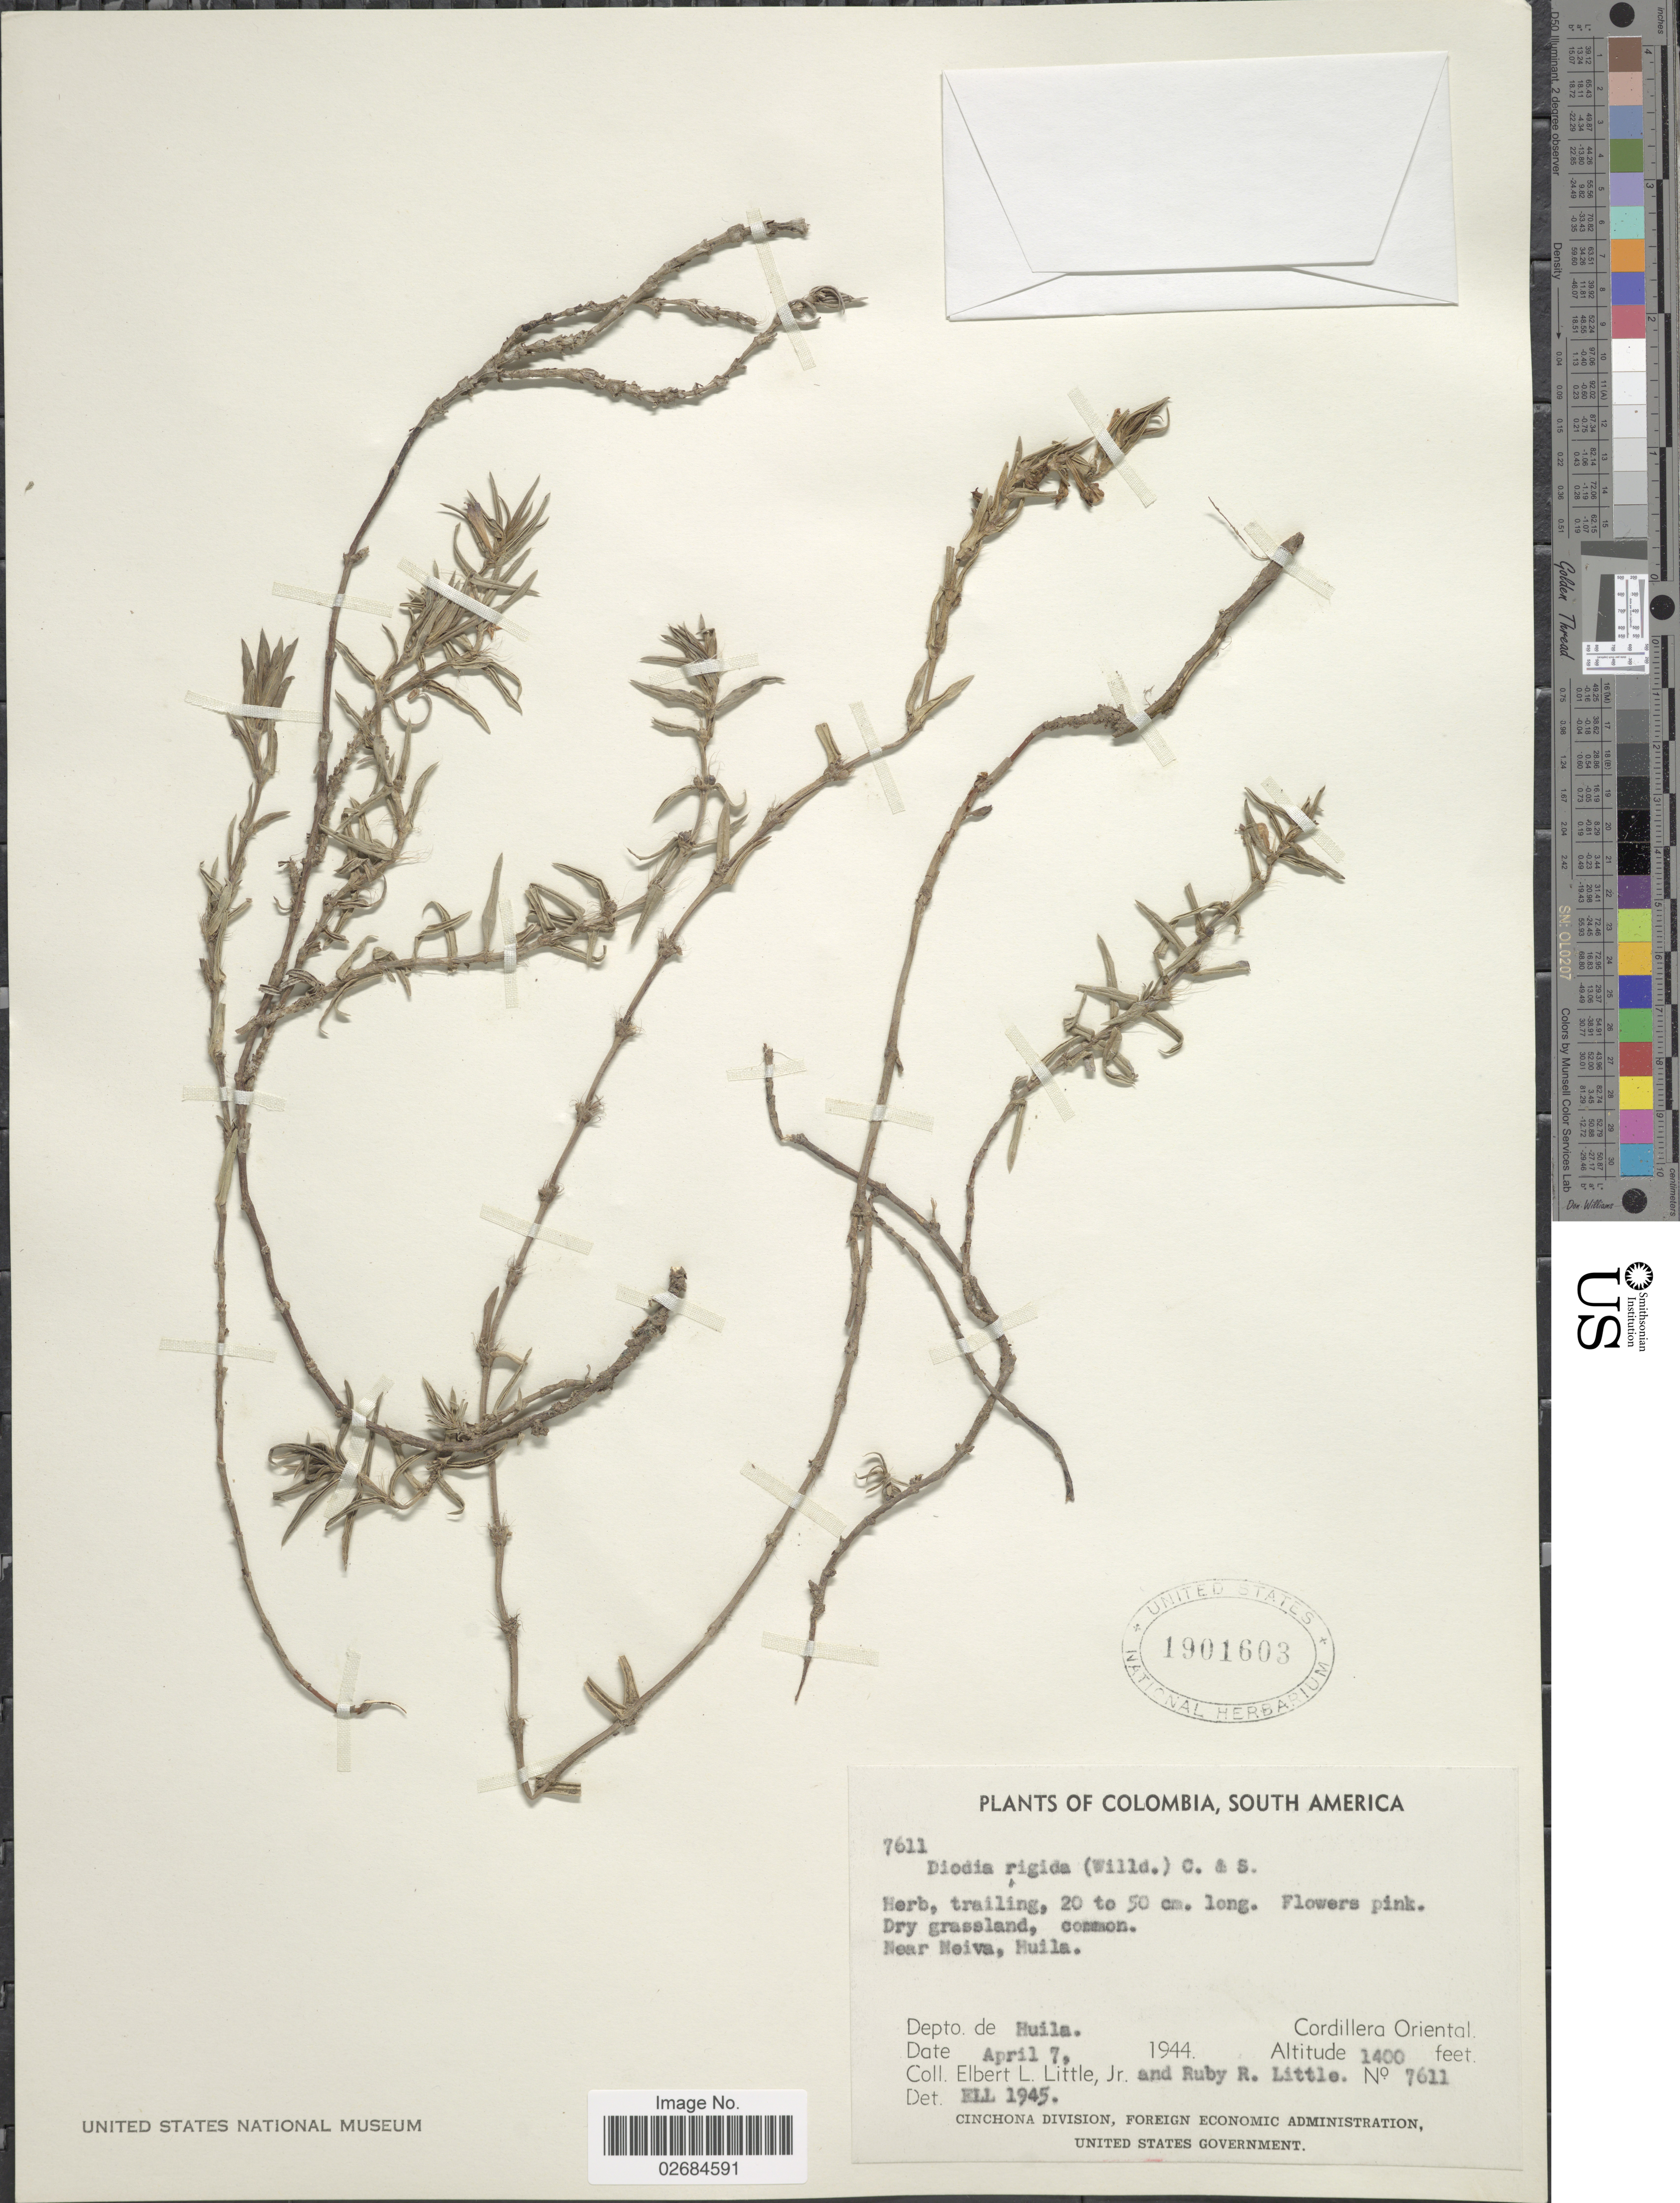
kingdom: Plantae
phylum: Tracheophyta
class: Magnoliopsida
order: Gentianales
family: Rubiaceae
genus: Diodia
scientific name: Diodia apiculata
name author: (Willd. ex Roem. & Schult.) K. Schum.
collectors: E. L. Little & R. R. Little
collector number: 7611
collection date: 1944-04-07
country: Colombia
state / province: Huila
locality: Near Neiva, Cordillera Oriental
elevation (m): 427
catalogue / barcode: US 1901603